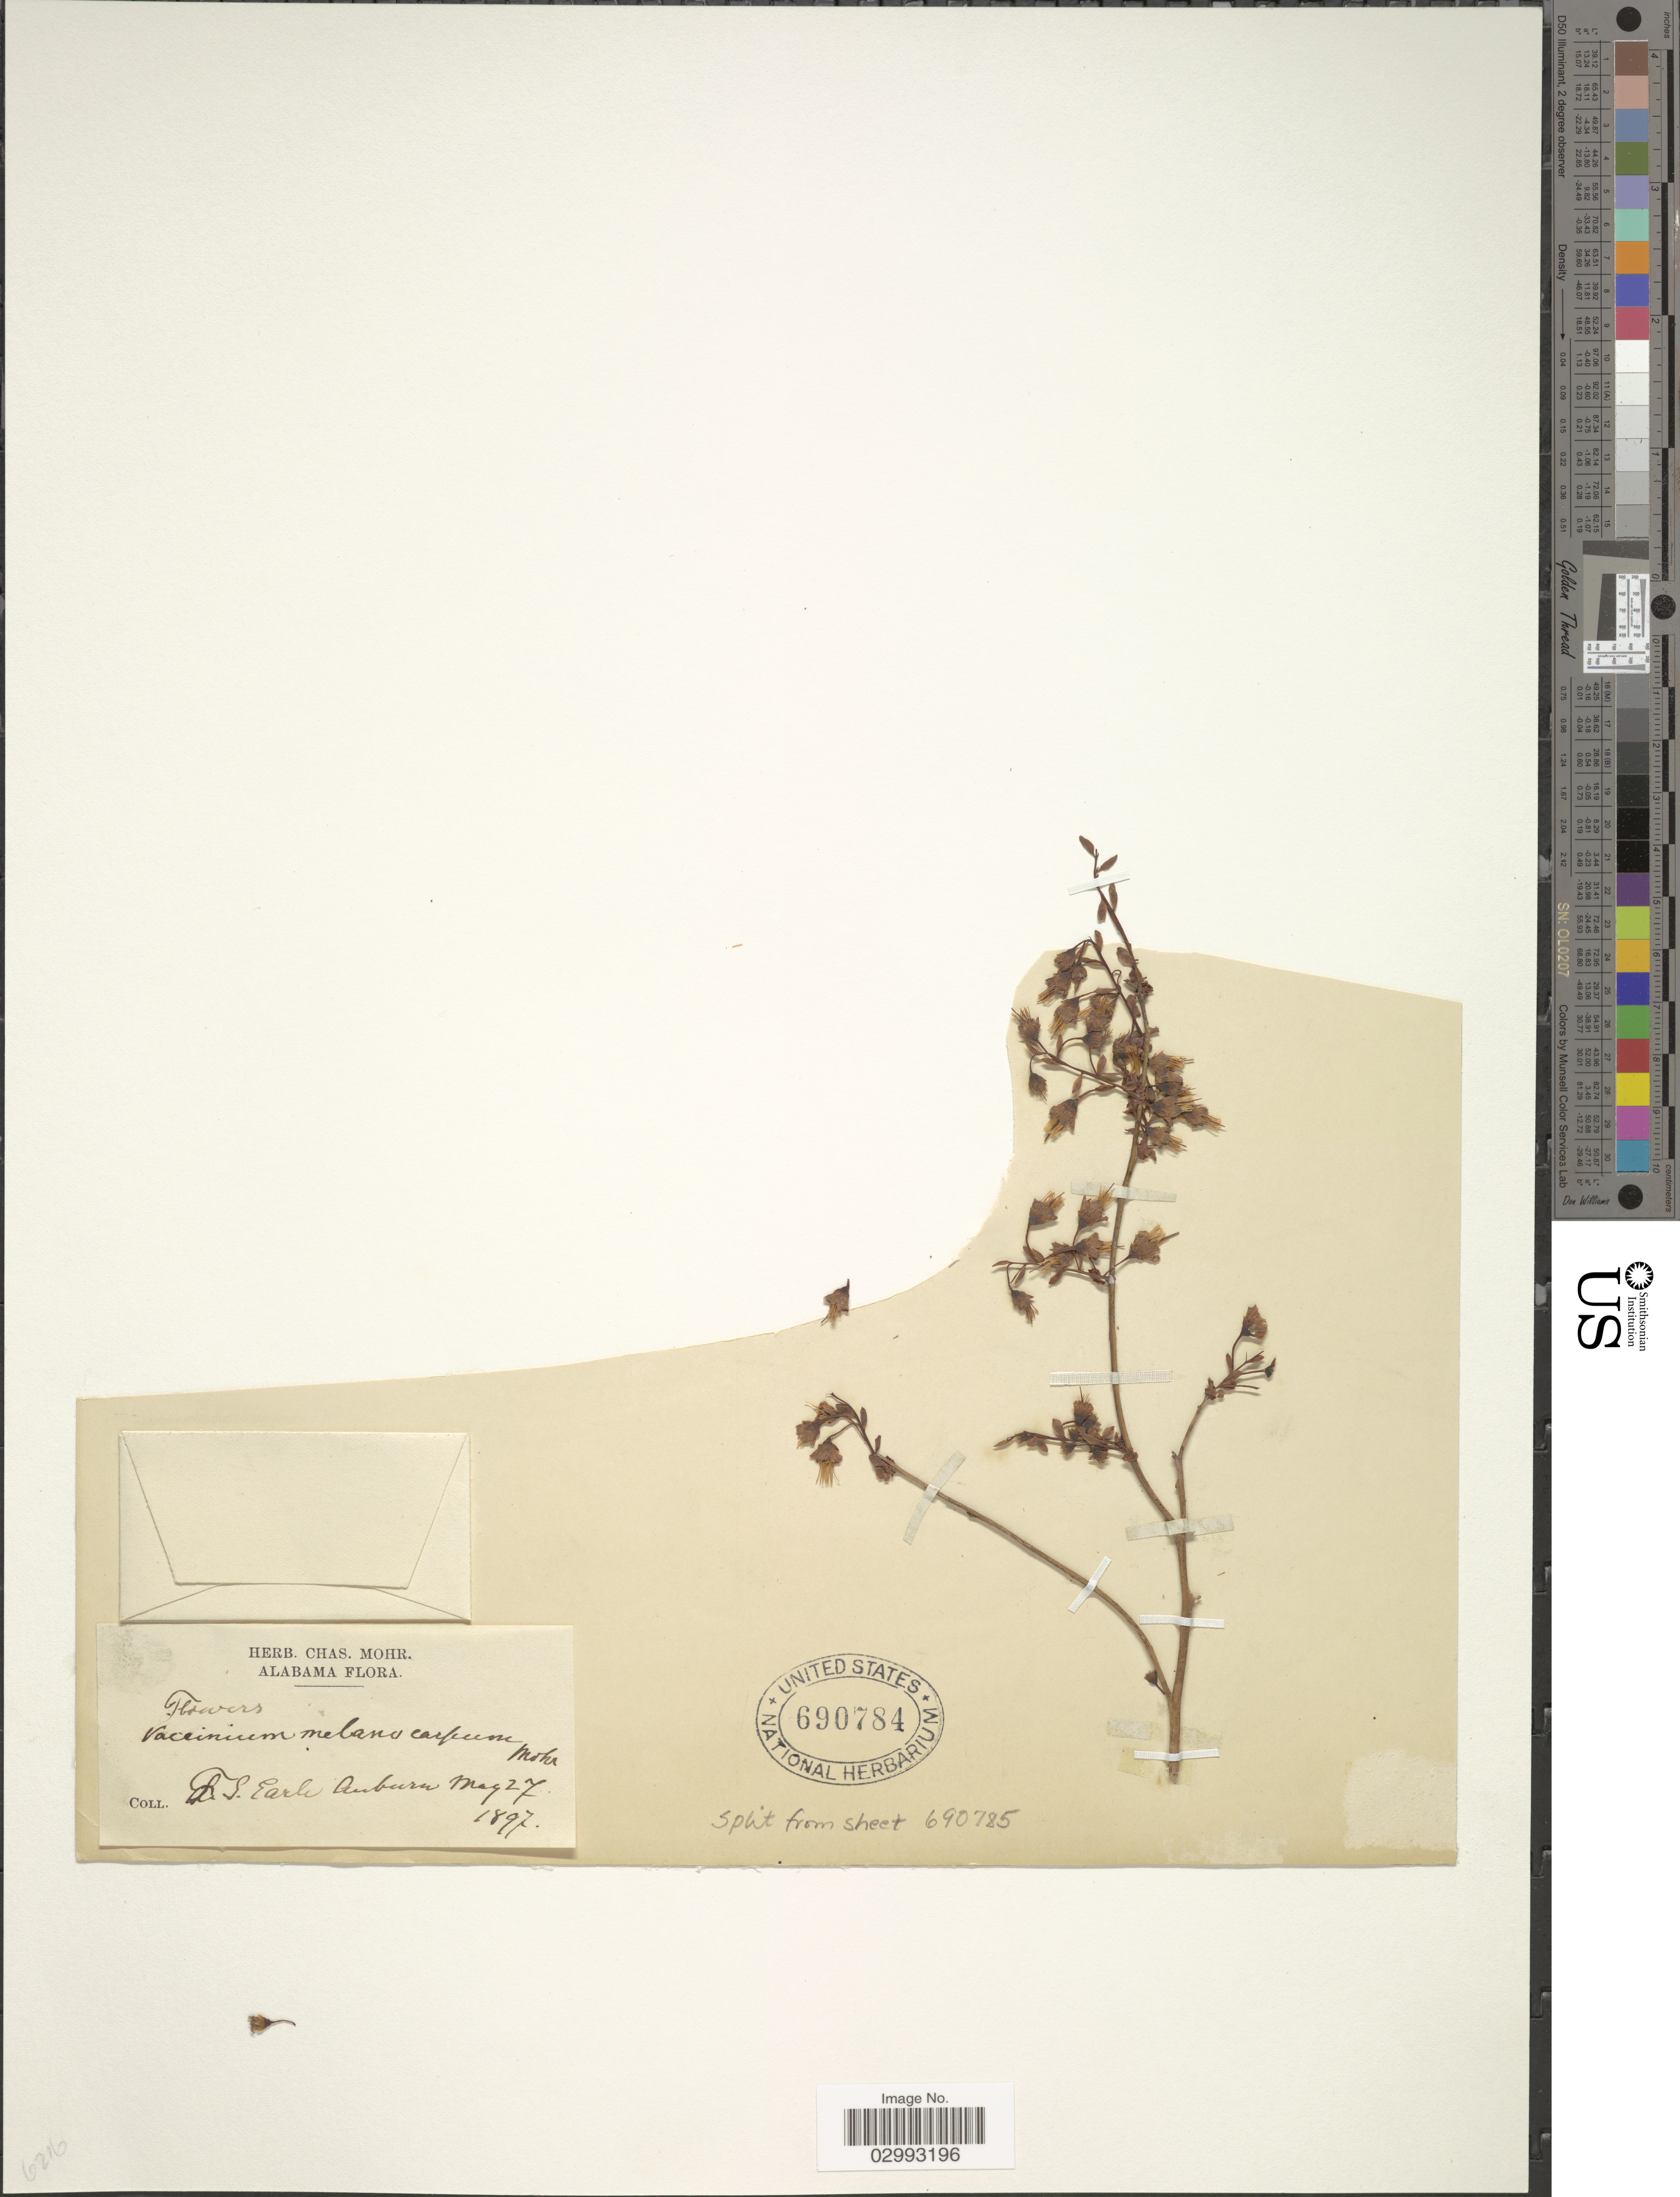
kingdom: Plantae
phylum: Tracheophyta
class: Magnoliopsida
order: Ericales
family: Ericaceae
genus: Polycodium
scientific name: Polycodium melanocarpum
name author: (C. Mohr) Small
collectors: F. S. Earle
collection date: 1897-05-27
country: United States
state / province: Alabama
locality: Auburn.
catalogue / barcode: US 690784